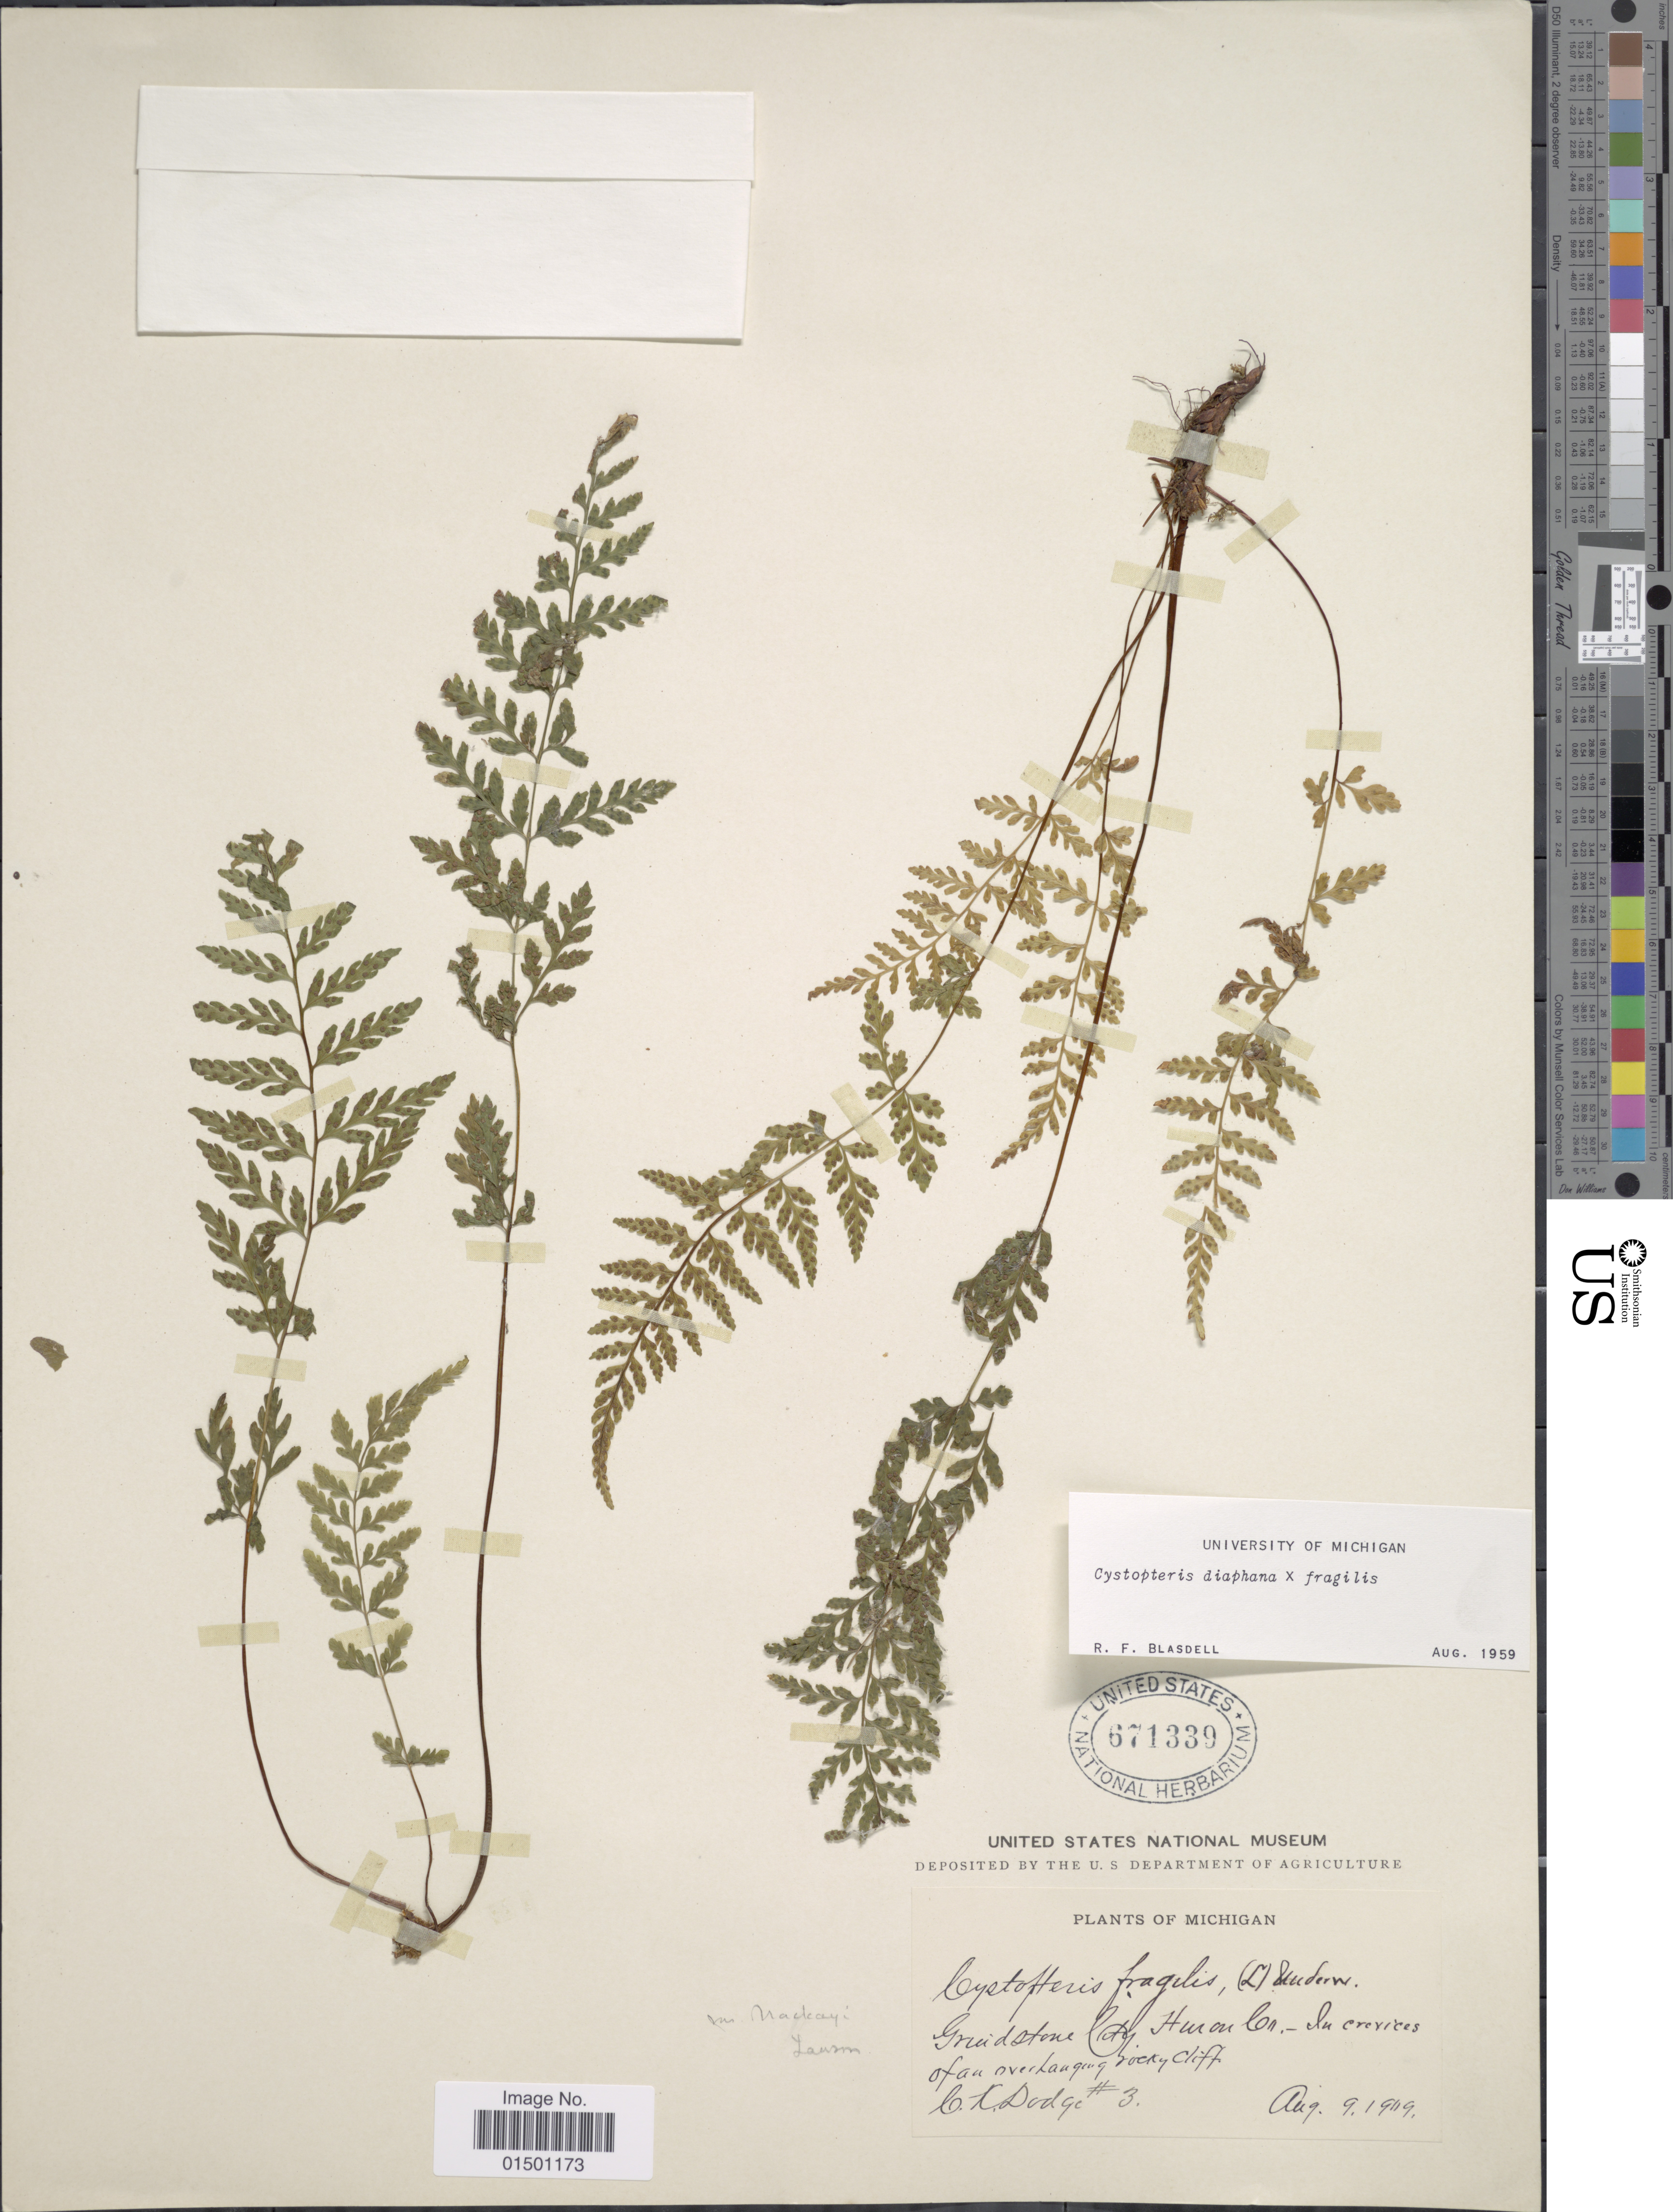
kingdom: Plantae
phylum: Tracheophyta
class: Polypodiopsida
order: Polypodiales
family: Cystopteridaceae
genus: Cystopteris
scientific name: Cystopteris diaphana x C. fragilis (L.) Bernh.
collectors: C. Dodge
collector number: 3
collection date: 1919-08-09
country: United States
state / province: Michigan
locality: Grindstone, Huron Co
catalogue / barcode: US 671339